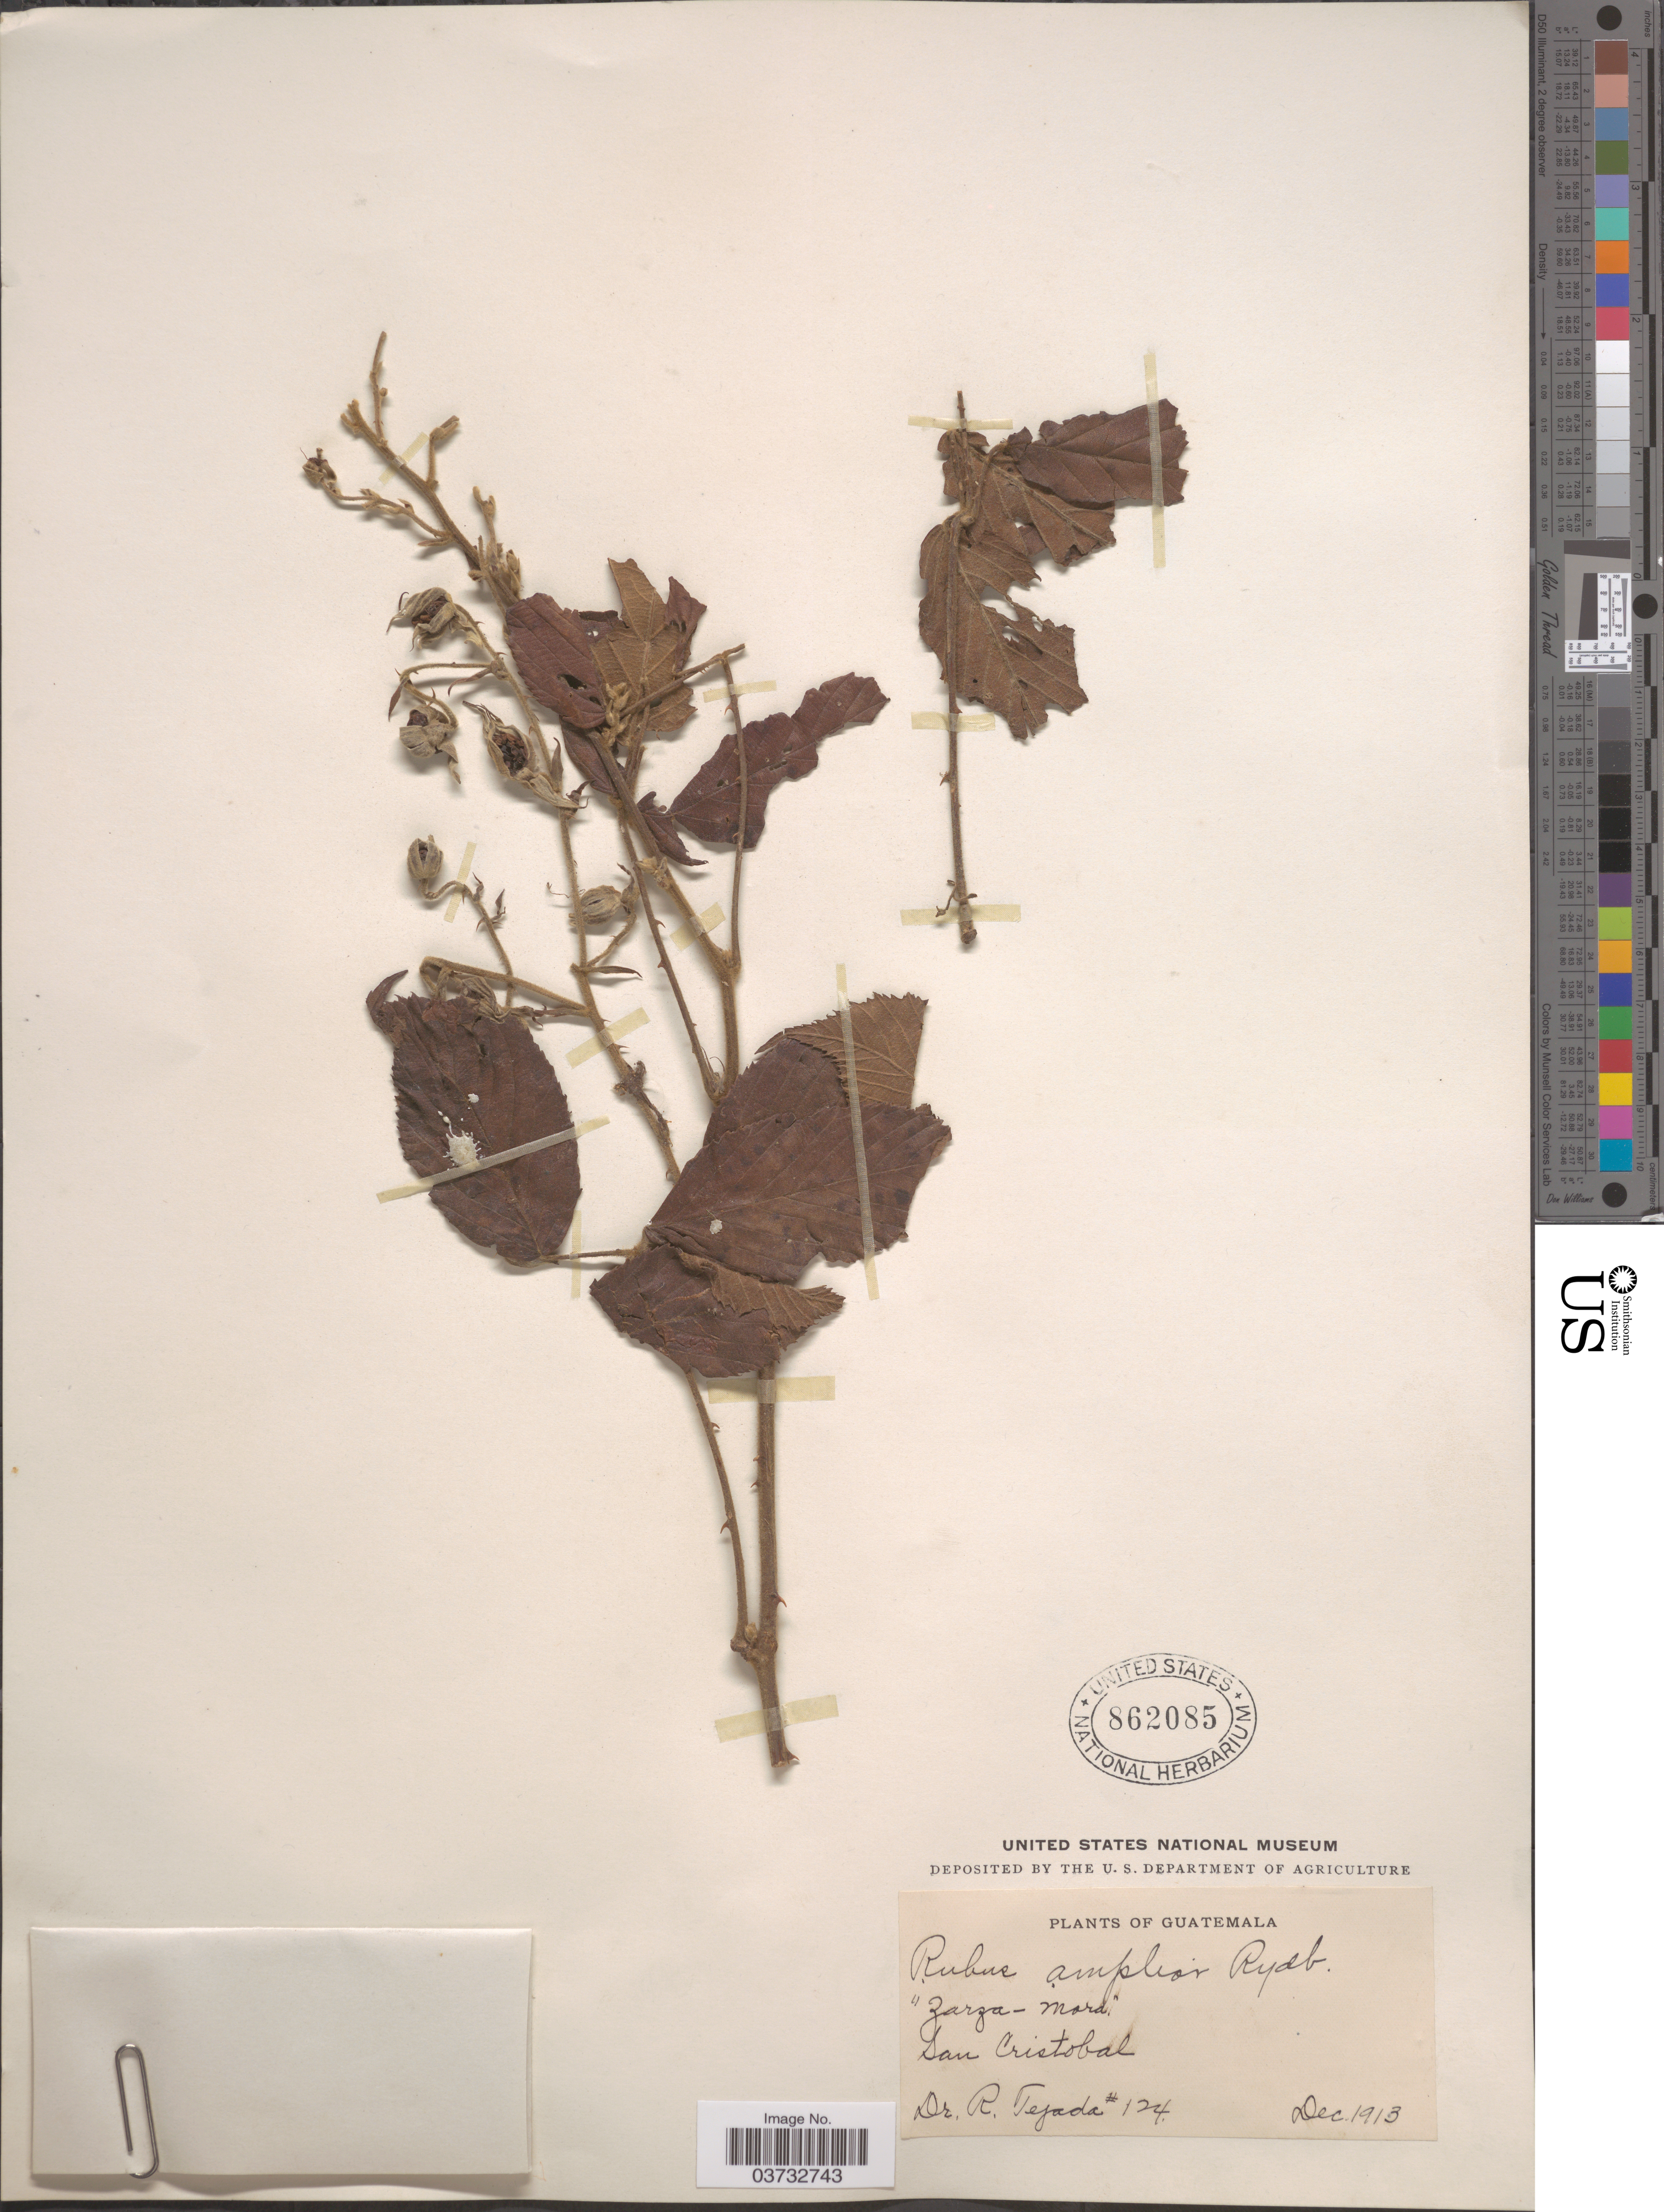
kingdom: Plantae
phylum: Tracheophyta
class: Magnoliopsida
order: Rosales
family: Rosaceae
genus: Rubus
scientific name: Rubus amplior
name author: Rydb.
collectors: R. Tejada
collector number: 124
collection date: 1913-12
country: Guatemala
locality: San Cristobal.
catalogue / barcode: US 862085